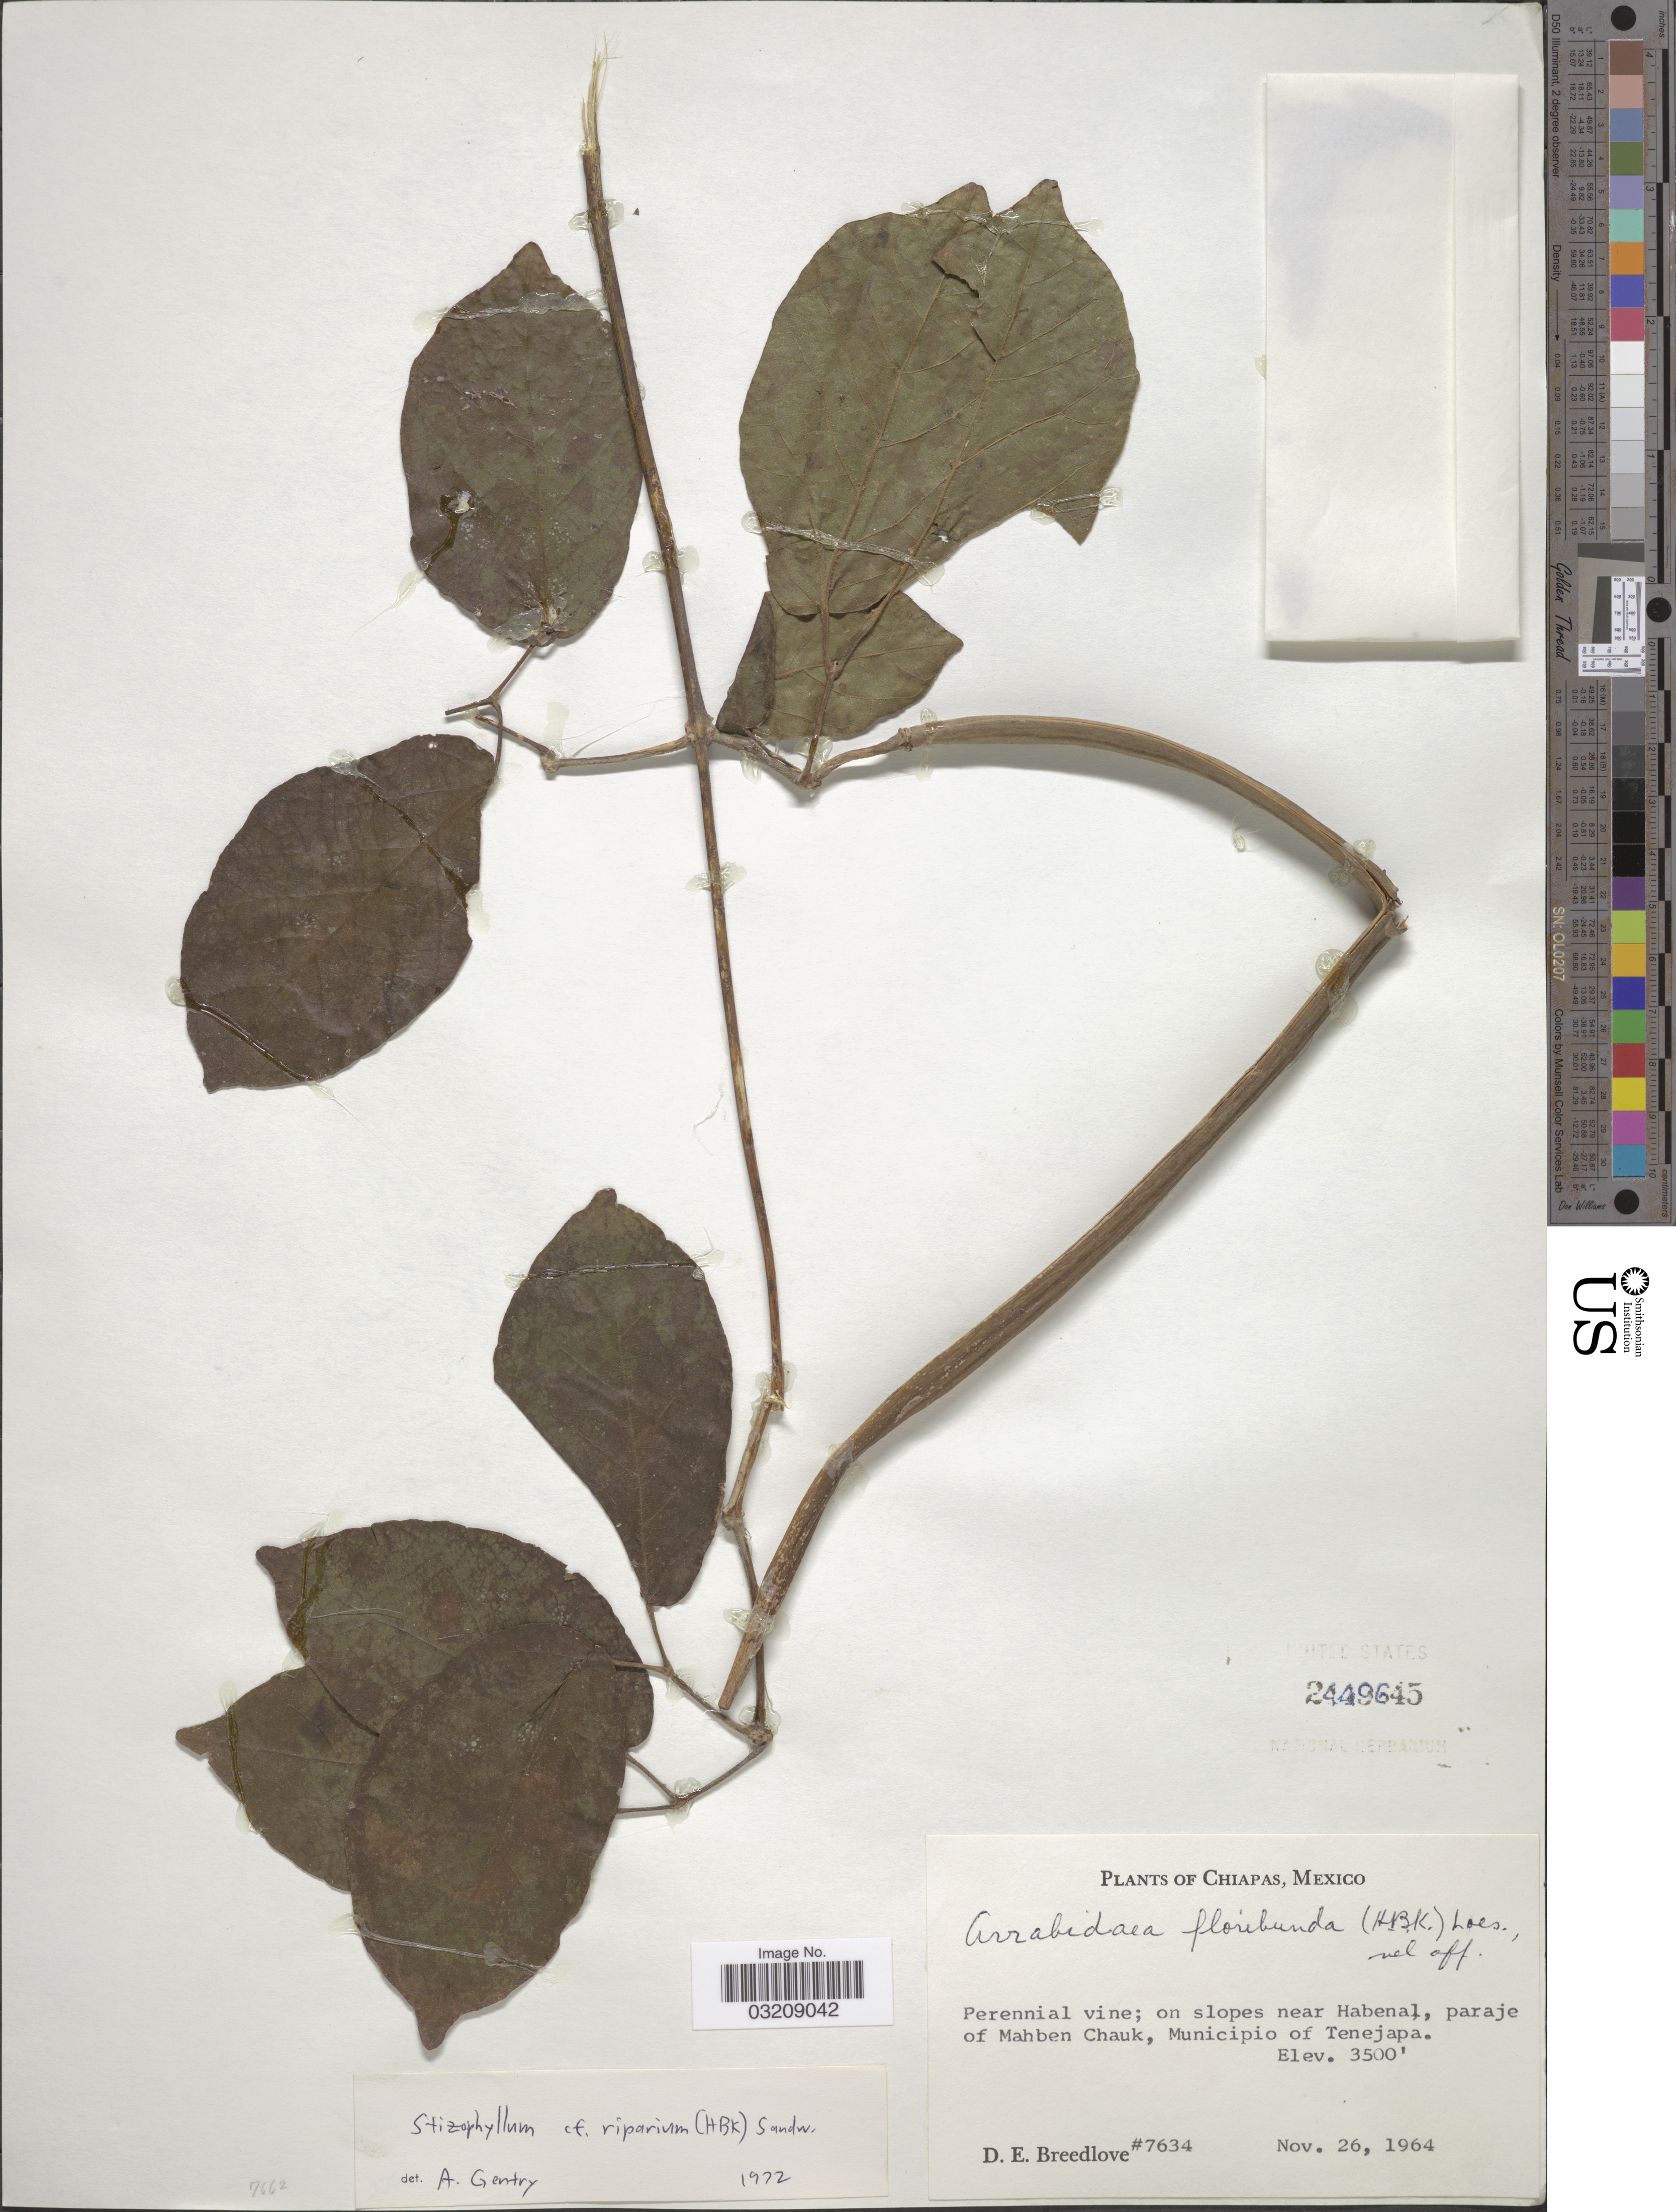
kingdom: Plantae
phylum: Tracheophyta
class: Magnoliopsida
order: Lamiales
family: Bignoniaceae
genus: Stizophyllum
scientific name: Stizophyllum riparium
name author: (Kunth) Sandwith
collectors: D. E. Breedlove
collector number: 7634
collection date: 1964-11-26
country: Mexico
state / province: Chiapas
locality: On slopes near Habenal, paraje of Mahben Chauk, Municipio of Tenejapa.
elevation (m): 1067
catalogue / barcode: US 2449645